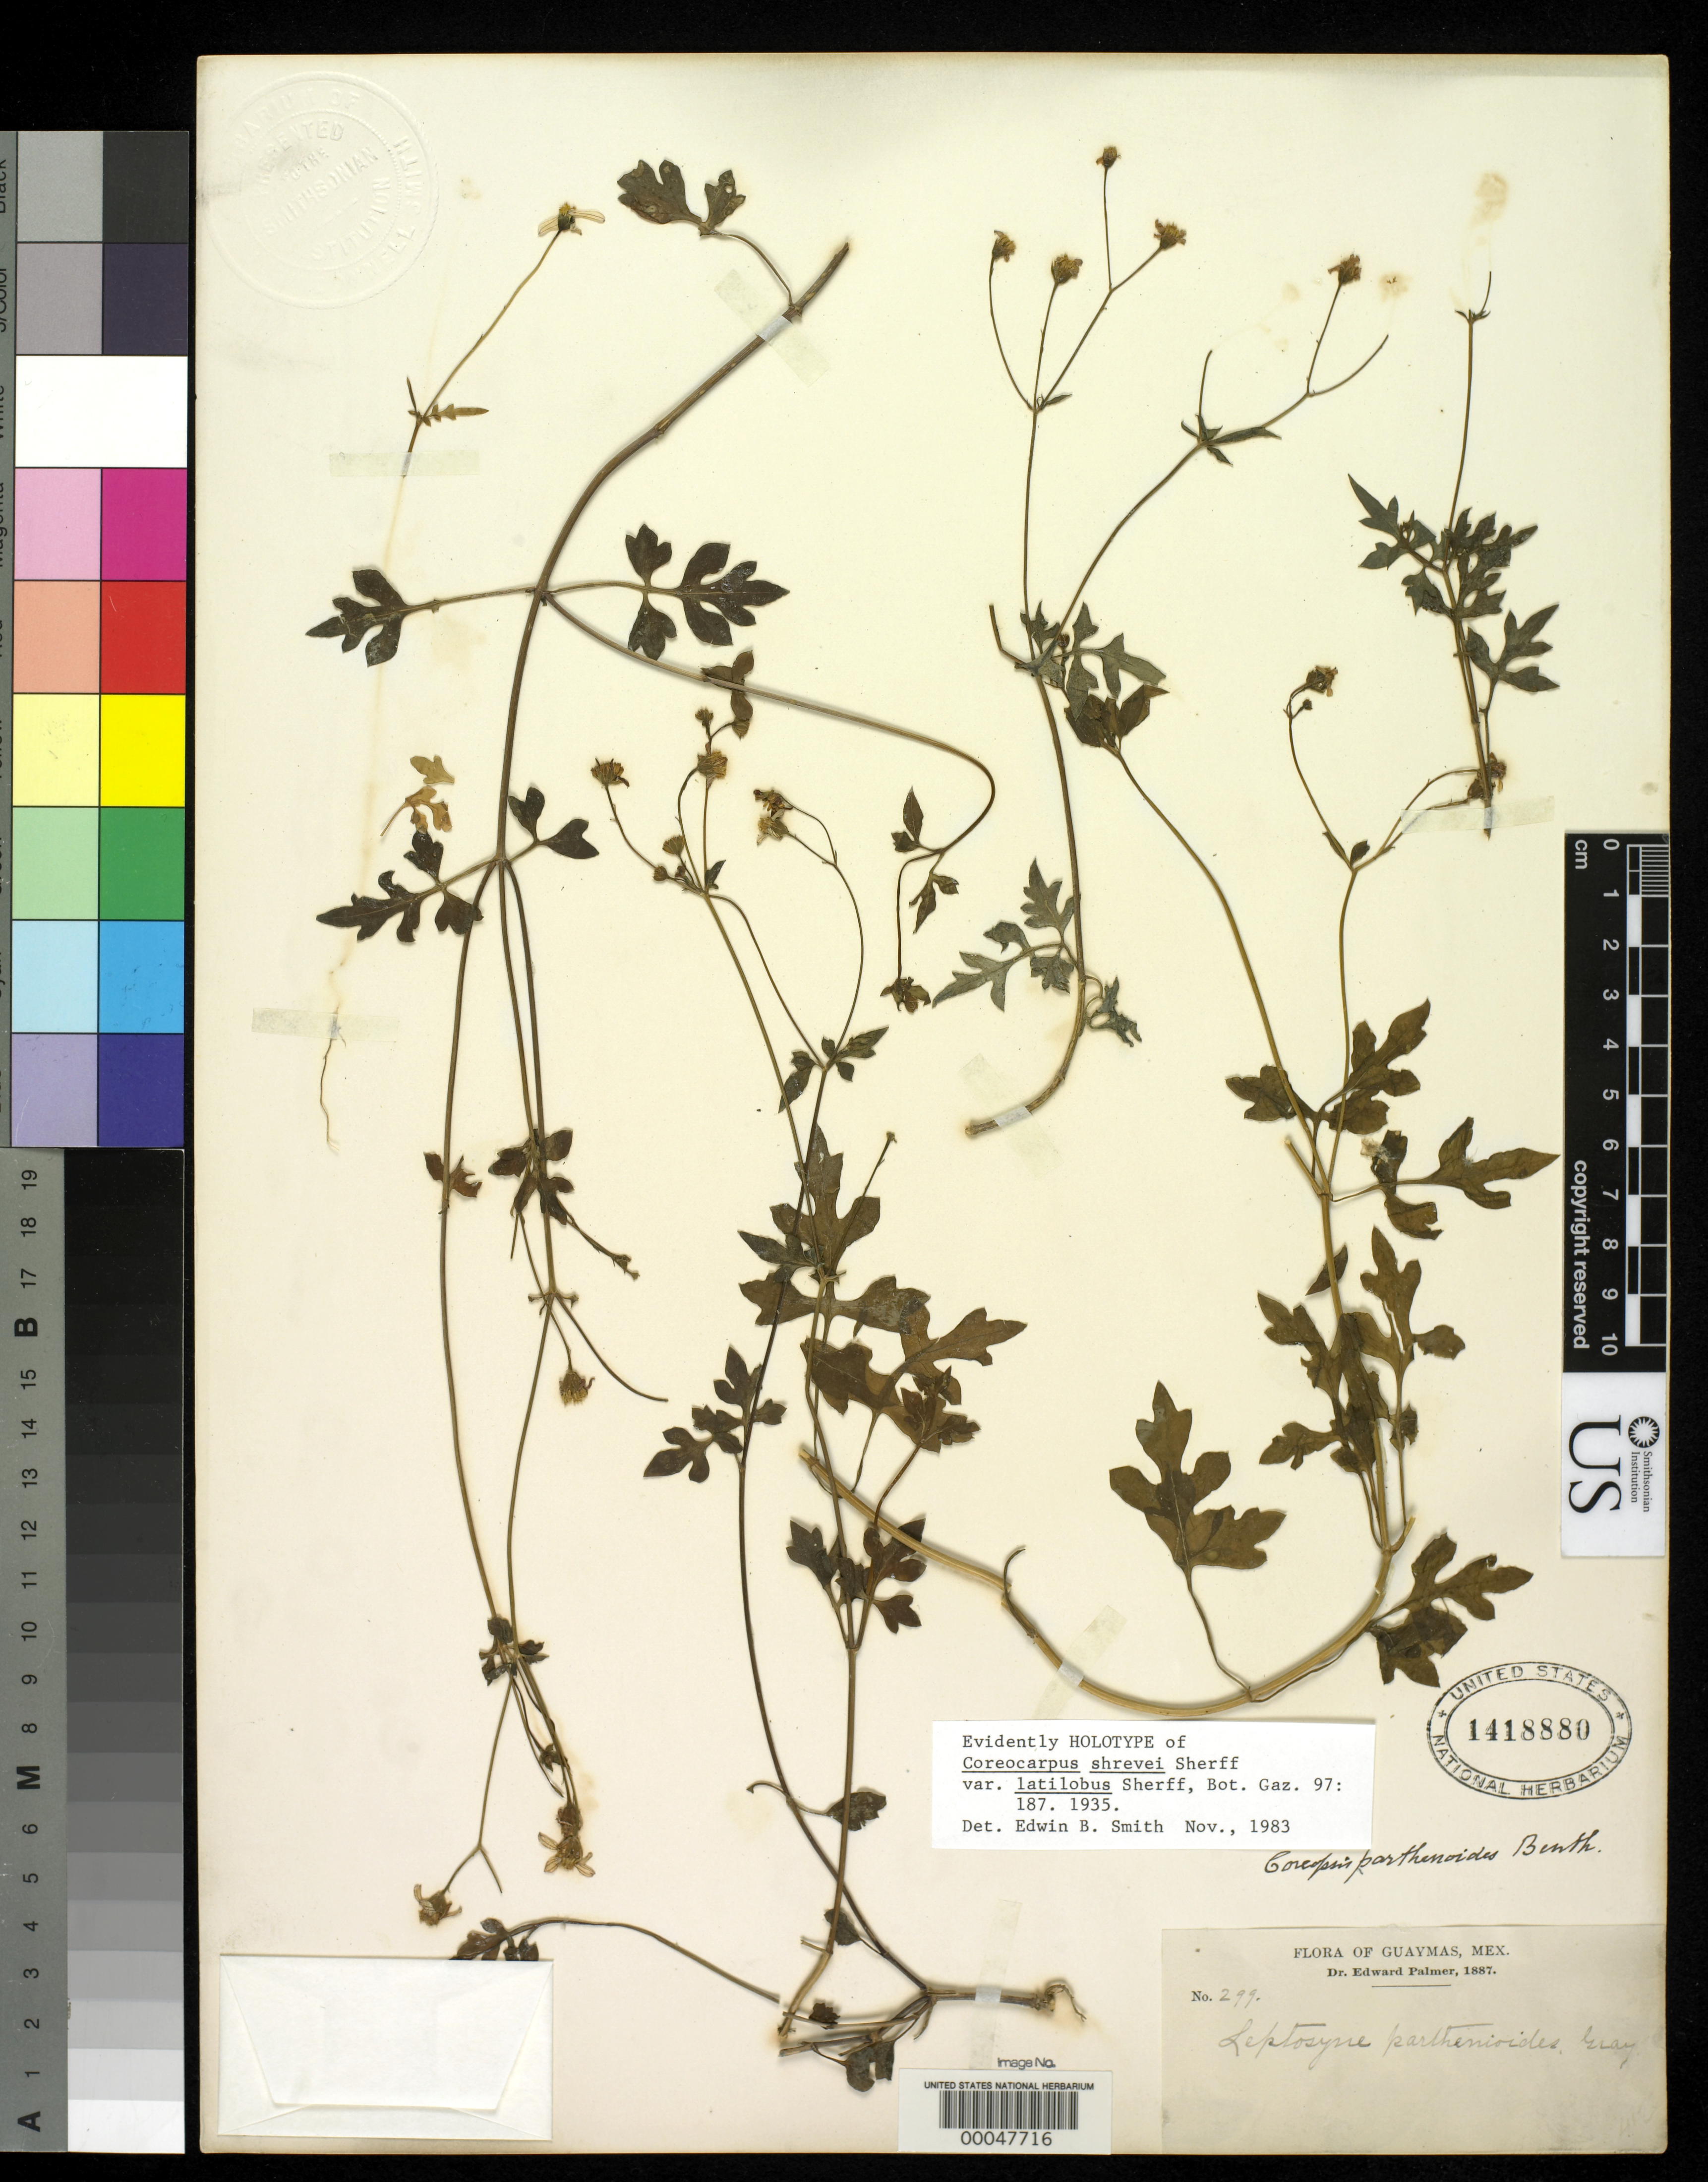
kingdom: Plantae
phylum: Tracheophyta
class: Magnoliopsida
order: Asterales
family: Asteraceae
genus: Coreocarpus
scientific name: Coreocarpus shrevei var. latilobus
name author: Sherff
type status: Holotype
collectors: E. Palmer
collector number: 299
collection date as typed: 1887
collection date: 1887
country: Mexico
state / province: Sonora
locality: Guaymas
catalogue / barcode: US 1418880